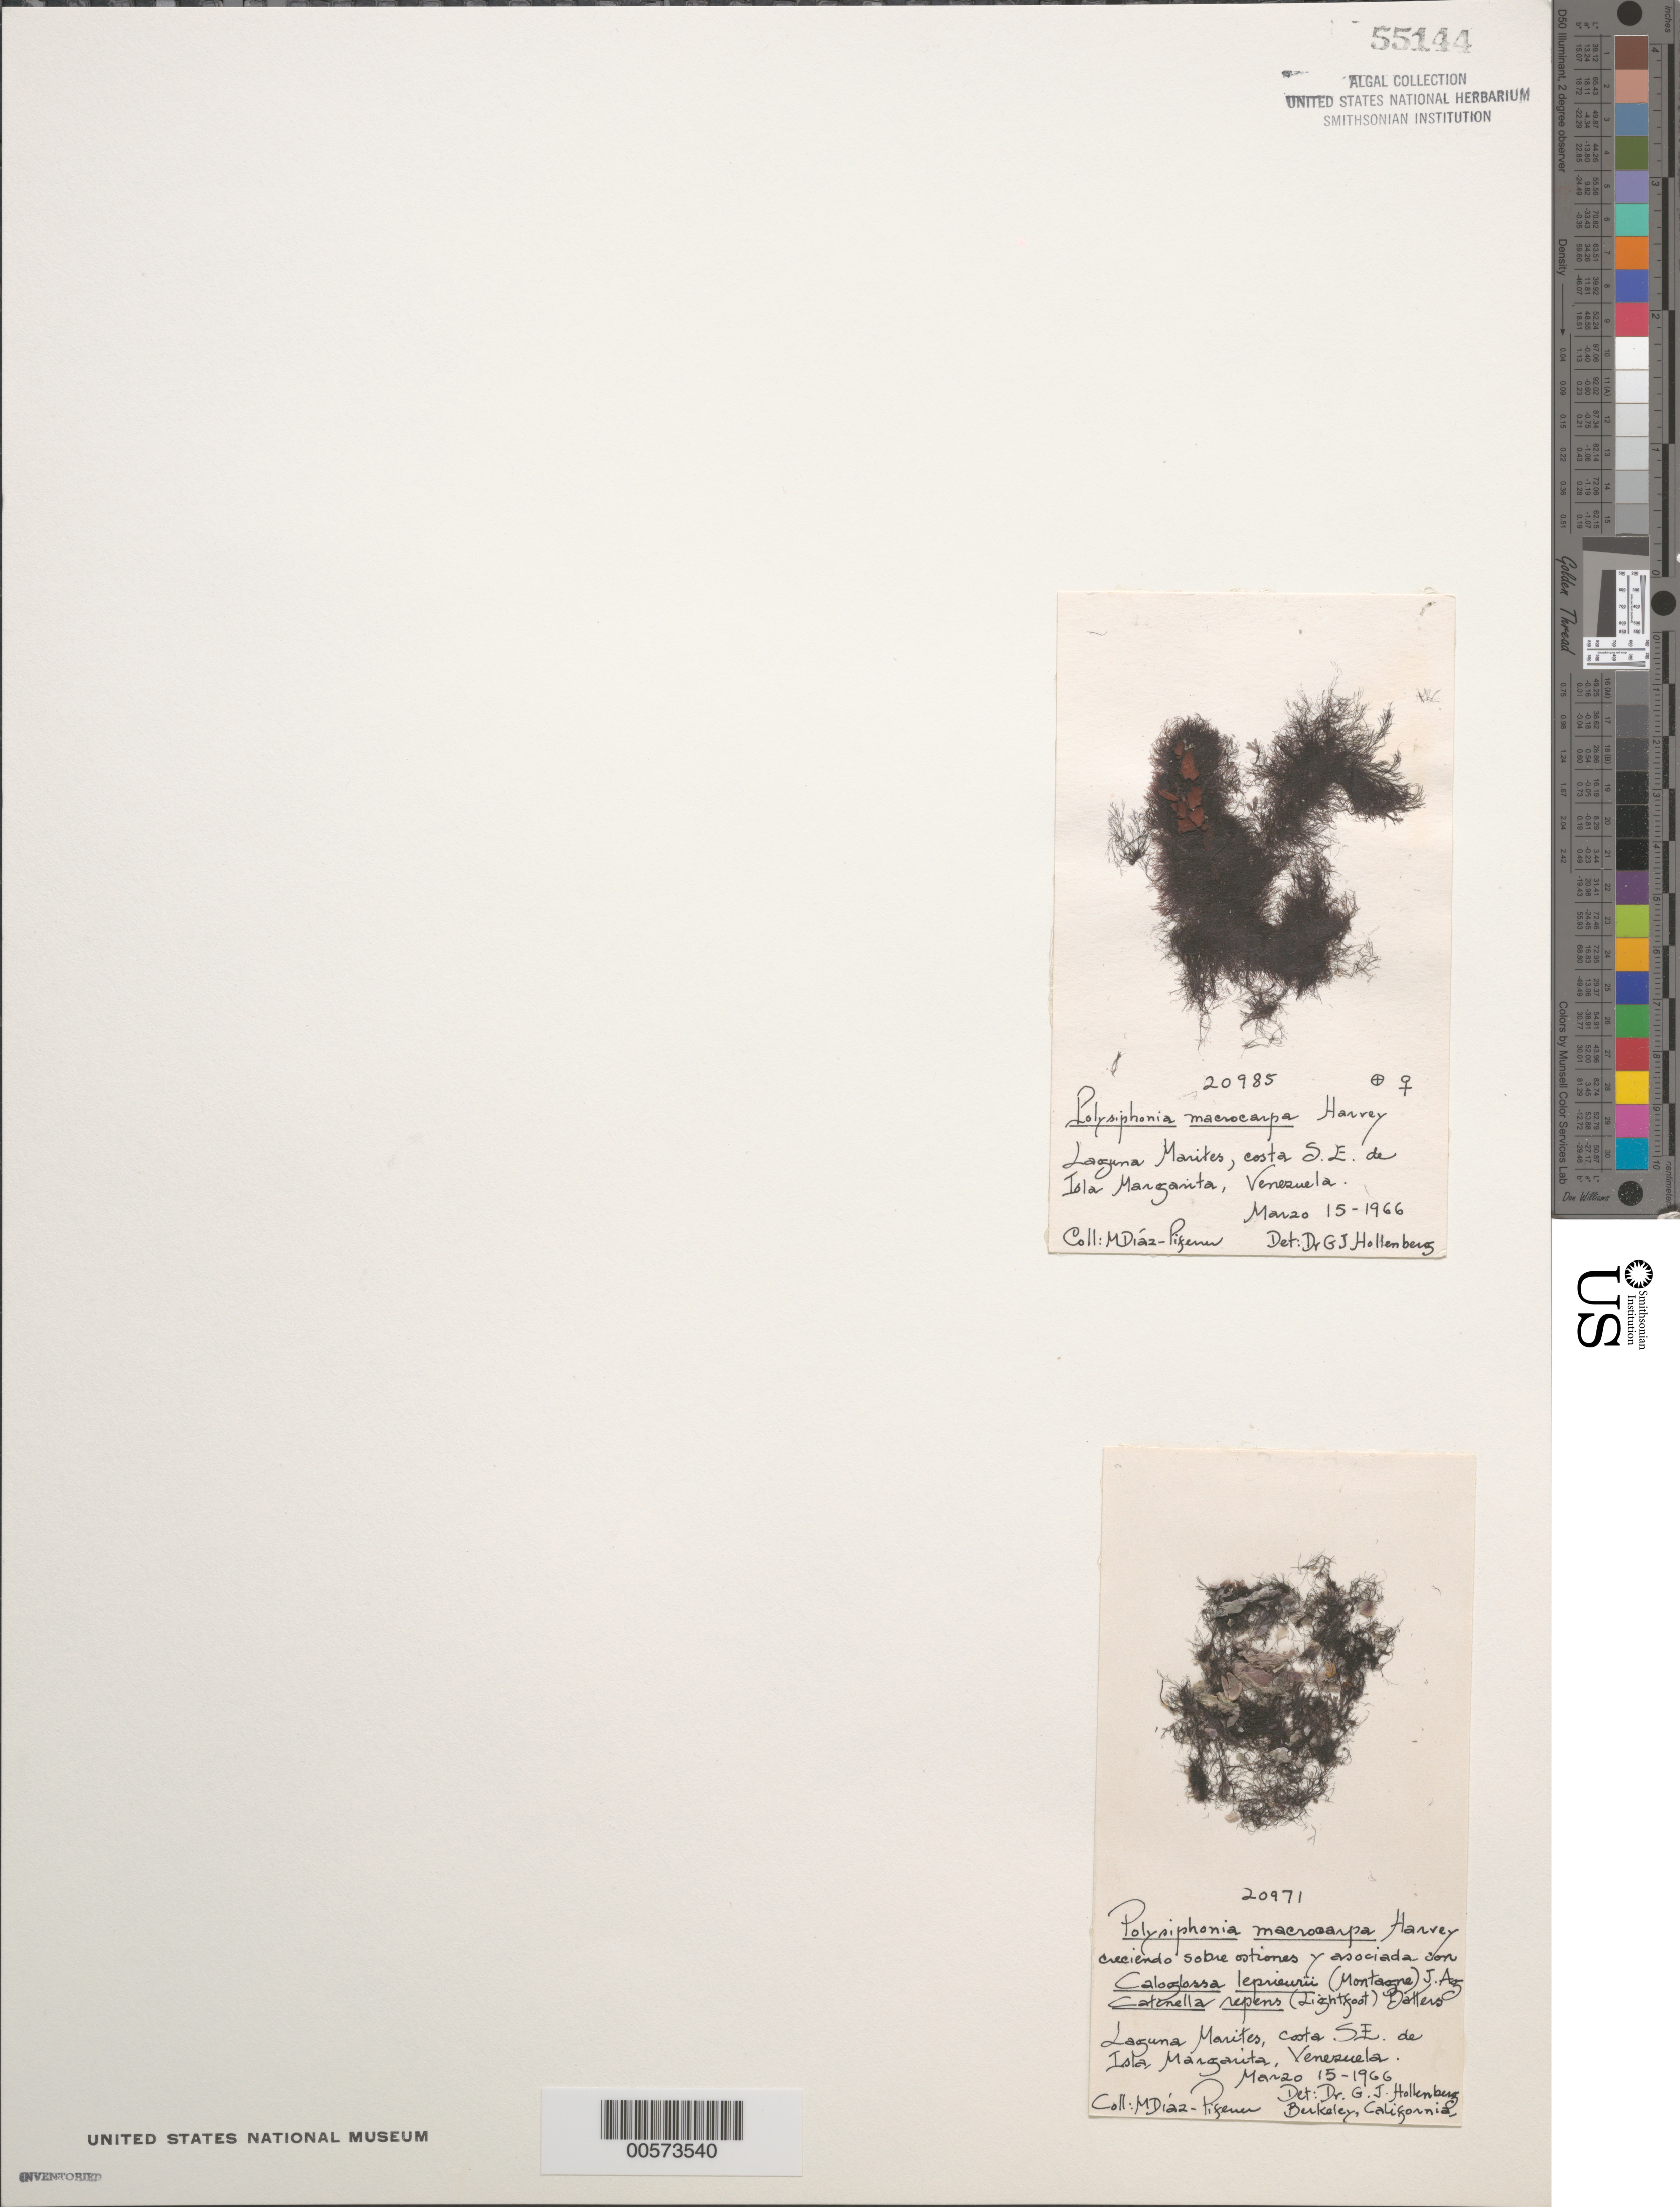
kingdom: Plantae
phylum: Rhodophyta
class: Florideophyceae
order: Ceramiales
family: Rhodomelaceae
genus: Polysiphonia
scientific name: Polysiphonia macrocarpa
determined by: Hollenberg, George J.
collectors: M. Diaz-Piferrer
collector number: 20971 & 20985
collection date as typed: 15 Mar 1966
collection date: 1966-03-15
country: Venezuela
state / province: Nueva Esparta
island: Margarita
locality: Laguna marites, isla margarita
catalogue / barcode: US 55144